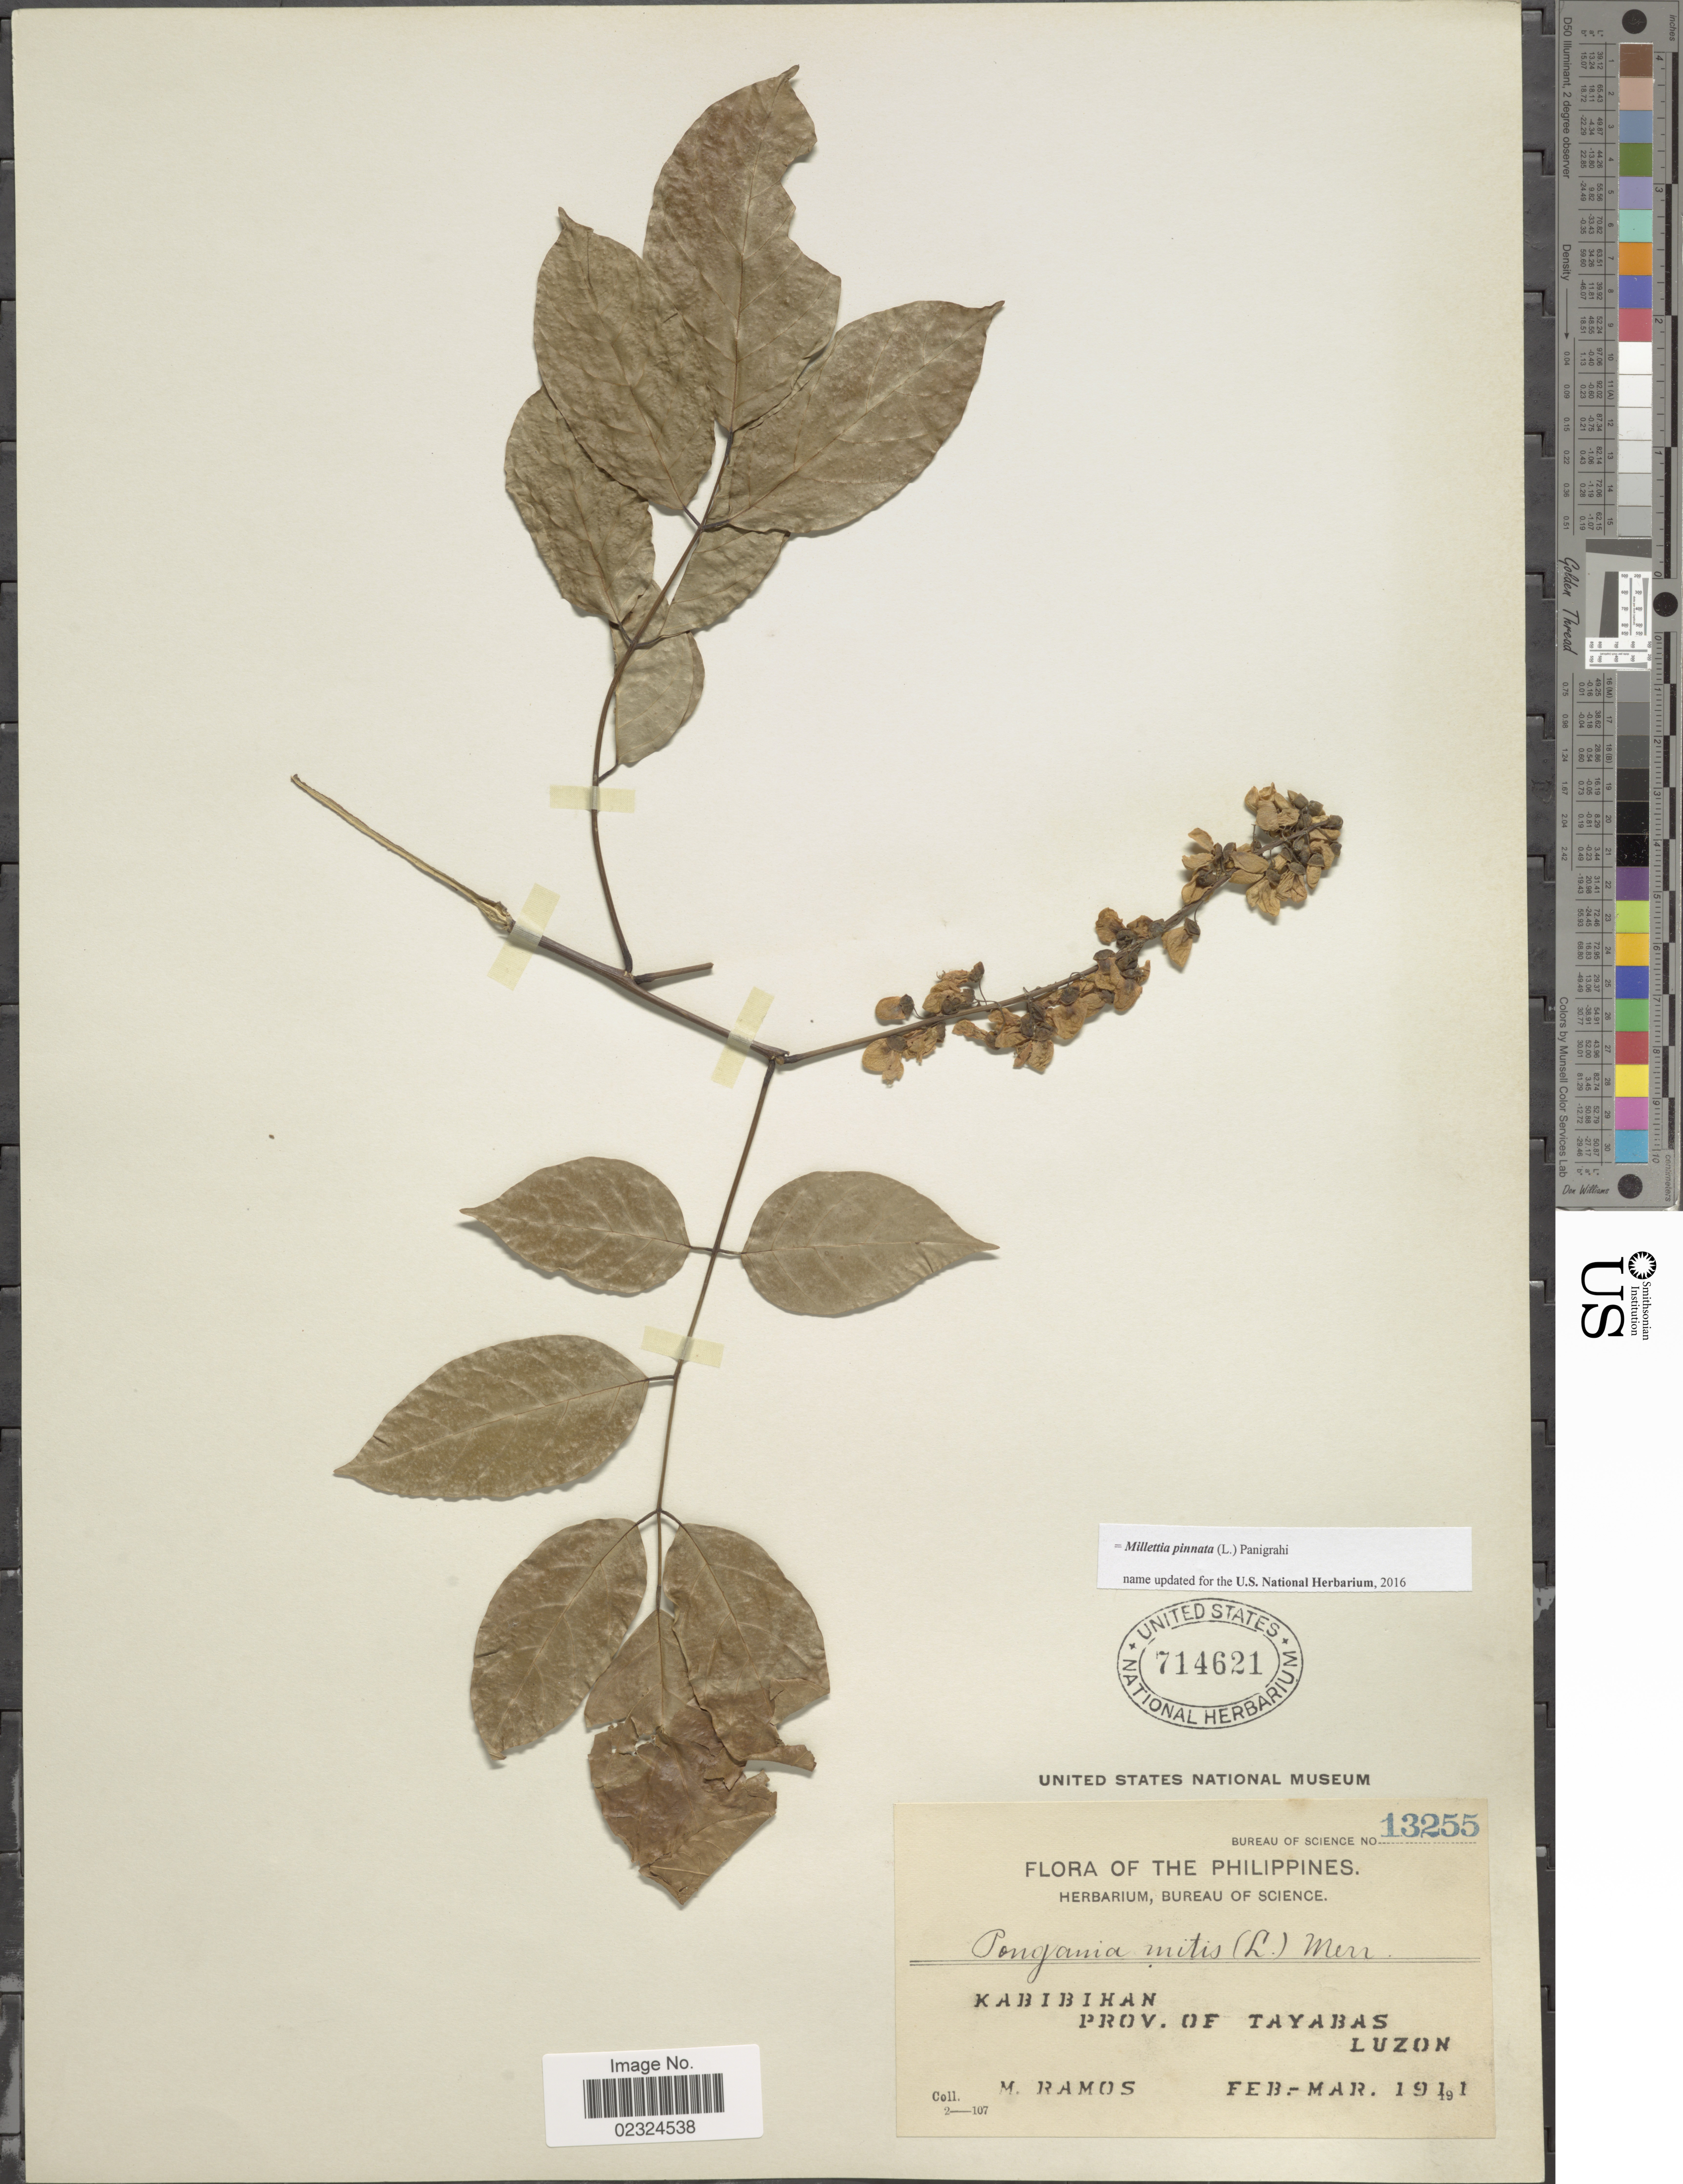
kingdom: Plantae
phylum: Tracheophyta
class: Magnoliopsida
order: Fabales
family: Fabaceae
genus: Millettia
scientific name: Millettia pinnata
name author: (L.) Panigrahi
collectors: M. Ramos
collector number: Bureau of Science 13255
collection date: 1911-02/1911-03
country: Philippines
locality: Kabibihan. Prov. of Tayabas. Luzon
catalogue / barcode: US 714621